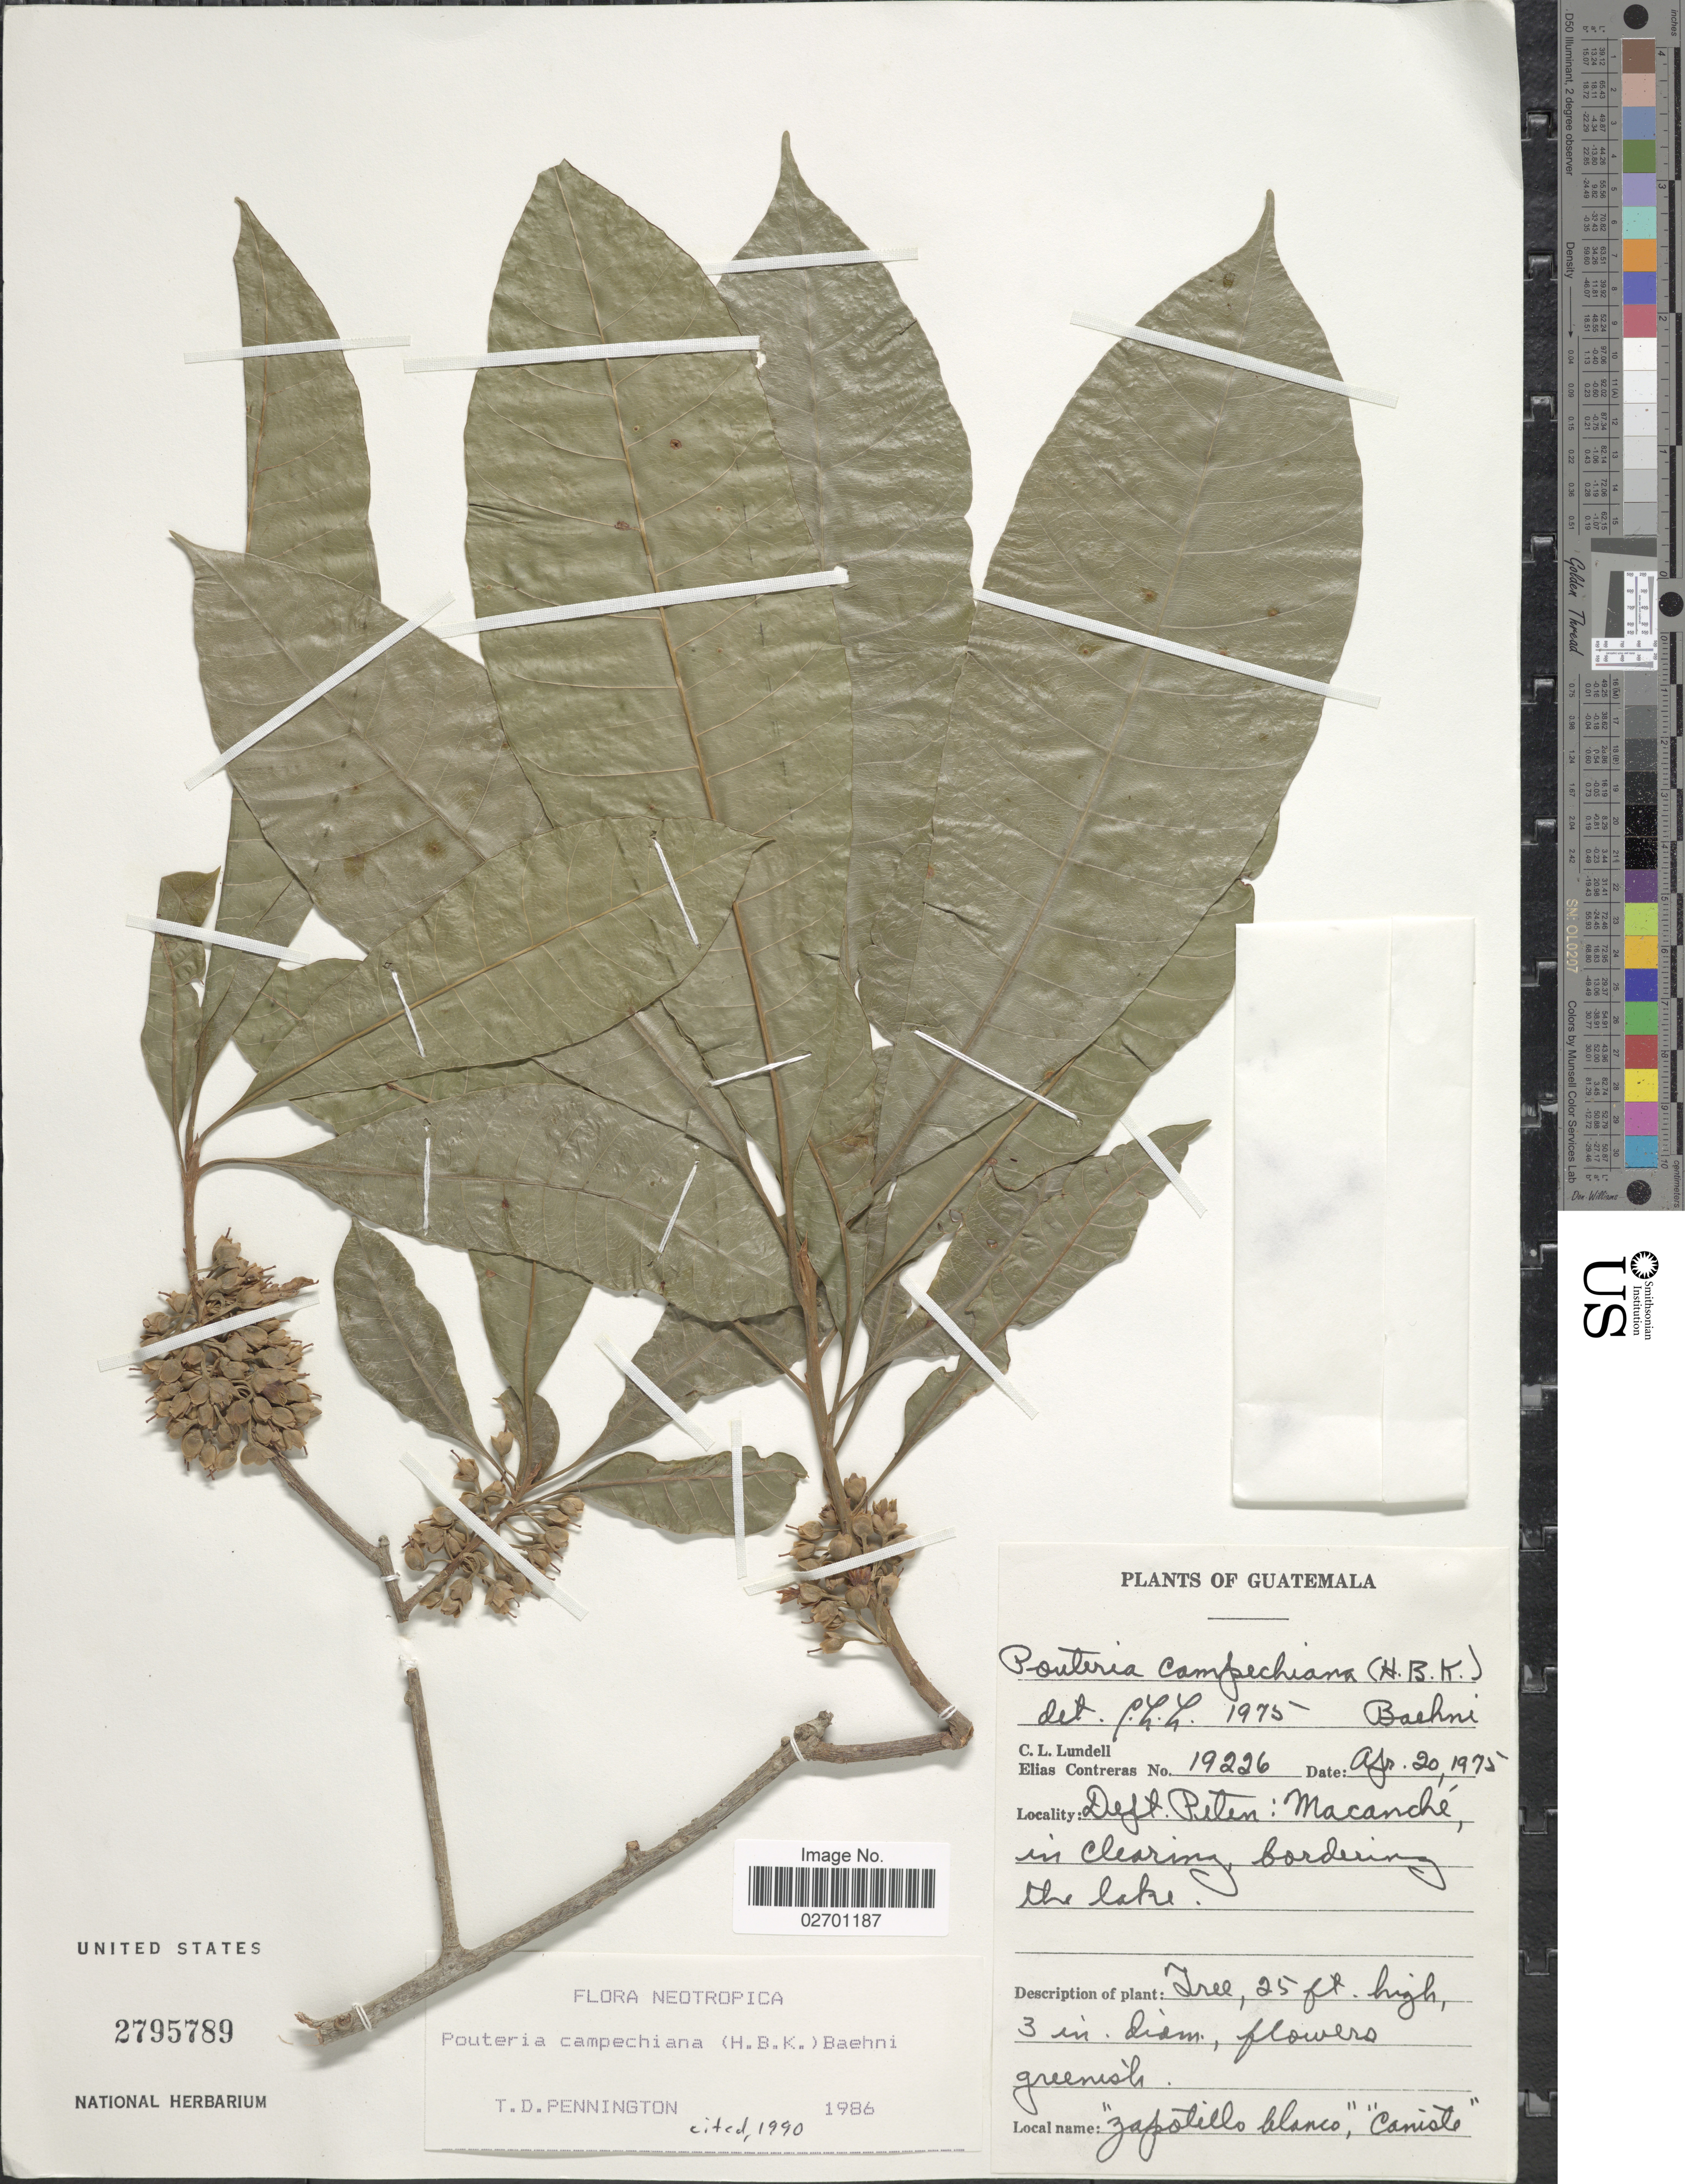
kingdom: Plantae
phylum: Tracheophyta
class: Magnoliopsida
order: Ericales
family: Sapotaceae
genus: Pouteria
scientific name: Pouteria campechiana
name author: (Kunth) Baehni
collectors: C. L. Lundell & E. Contreras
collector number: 19226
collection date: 1975-04-20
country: Guatemala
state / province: El Petén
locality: Macanche, in clearing bordering the lake.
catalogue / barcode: US 2795789